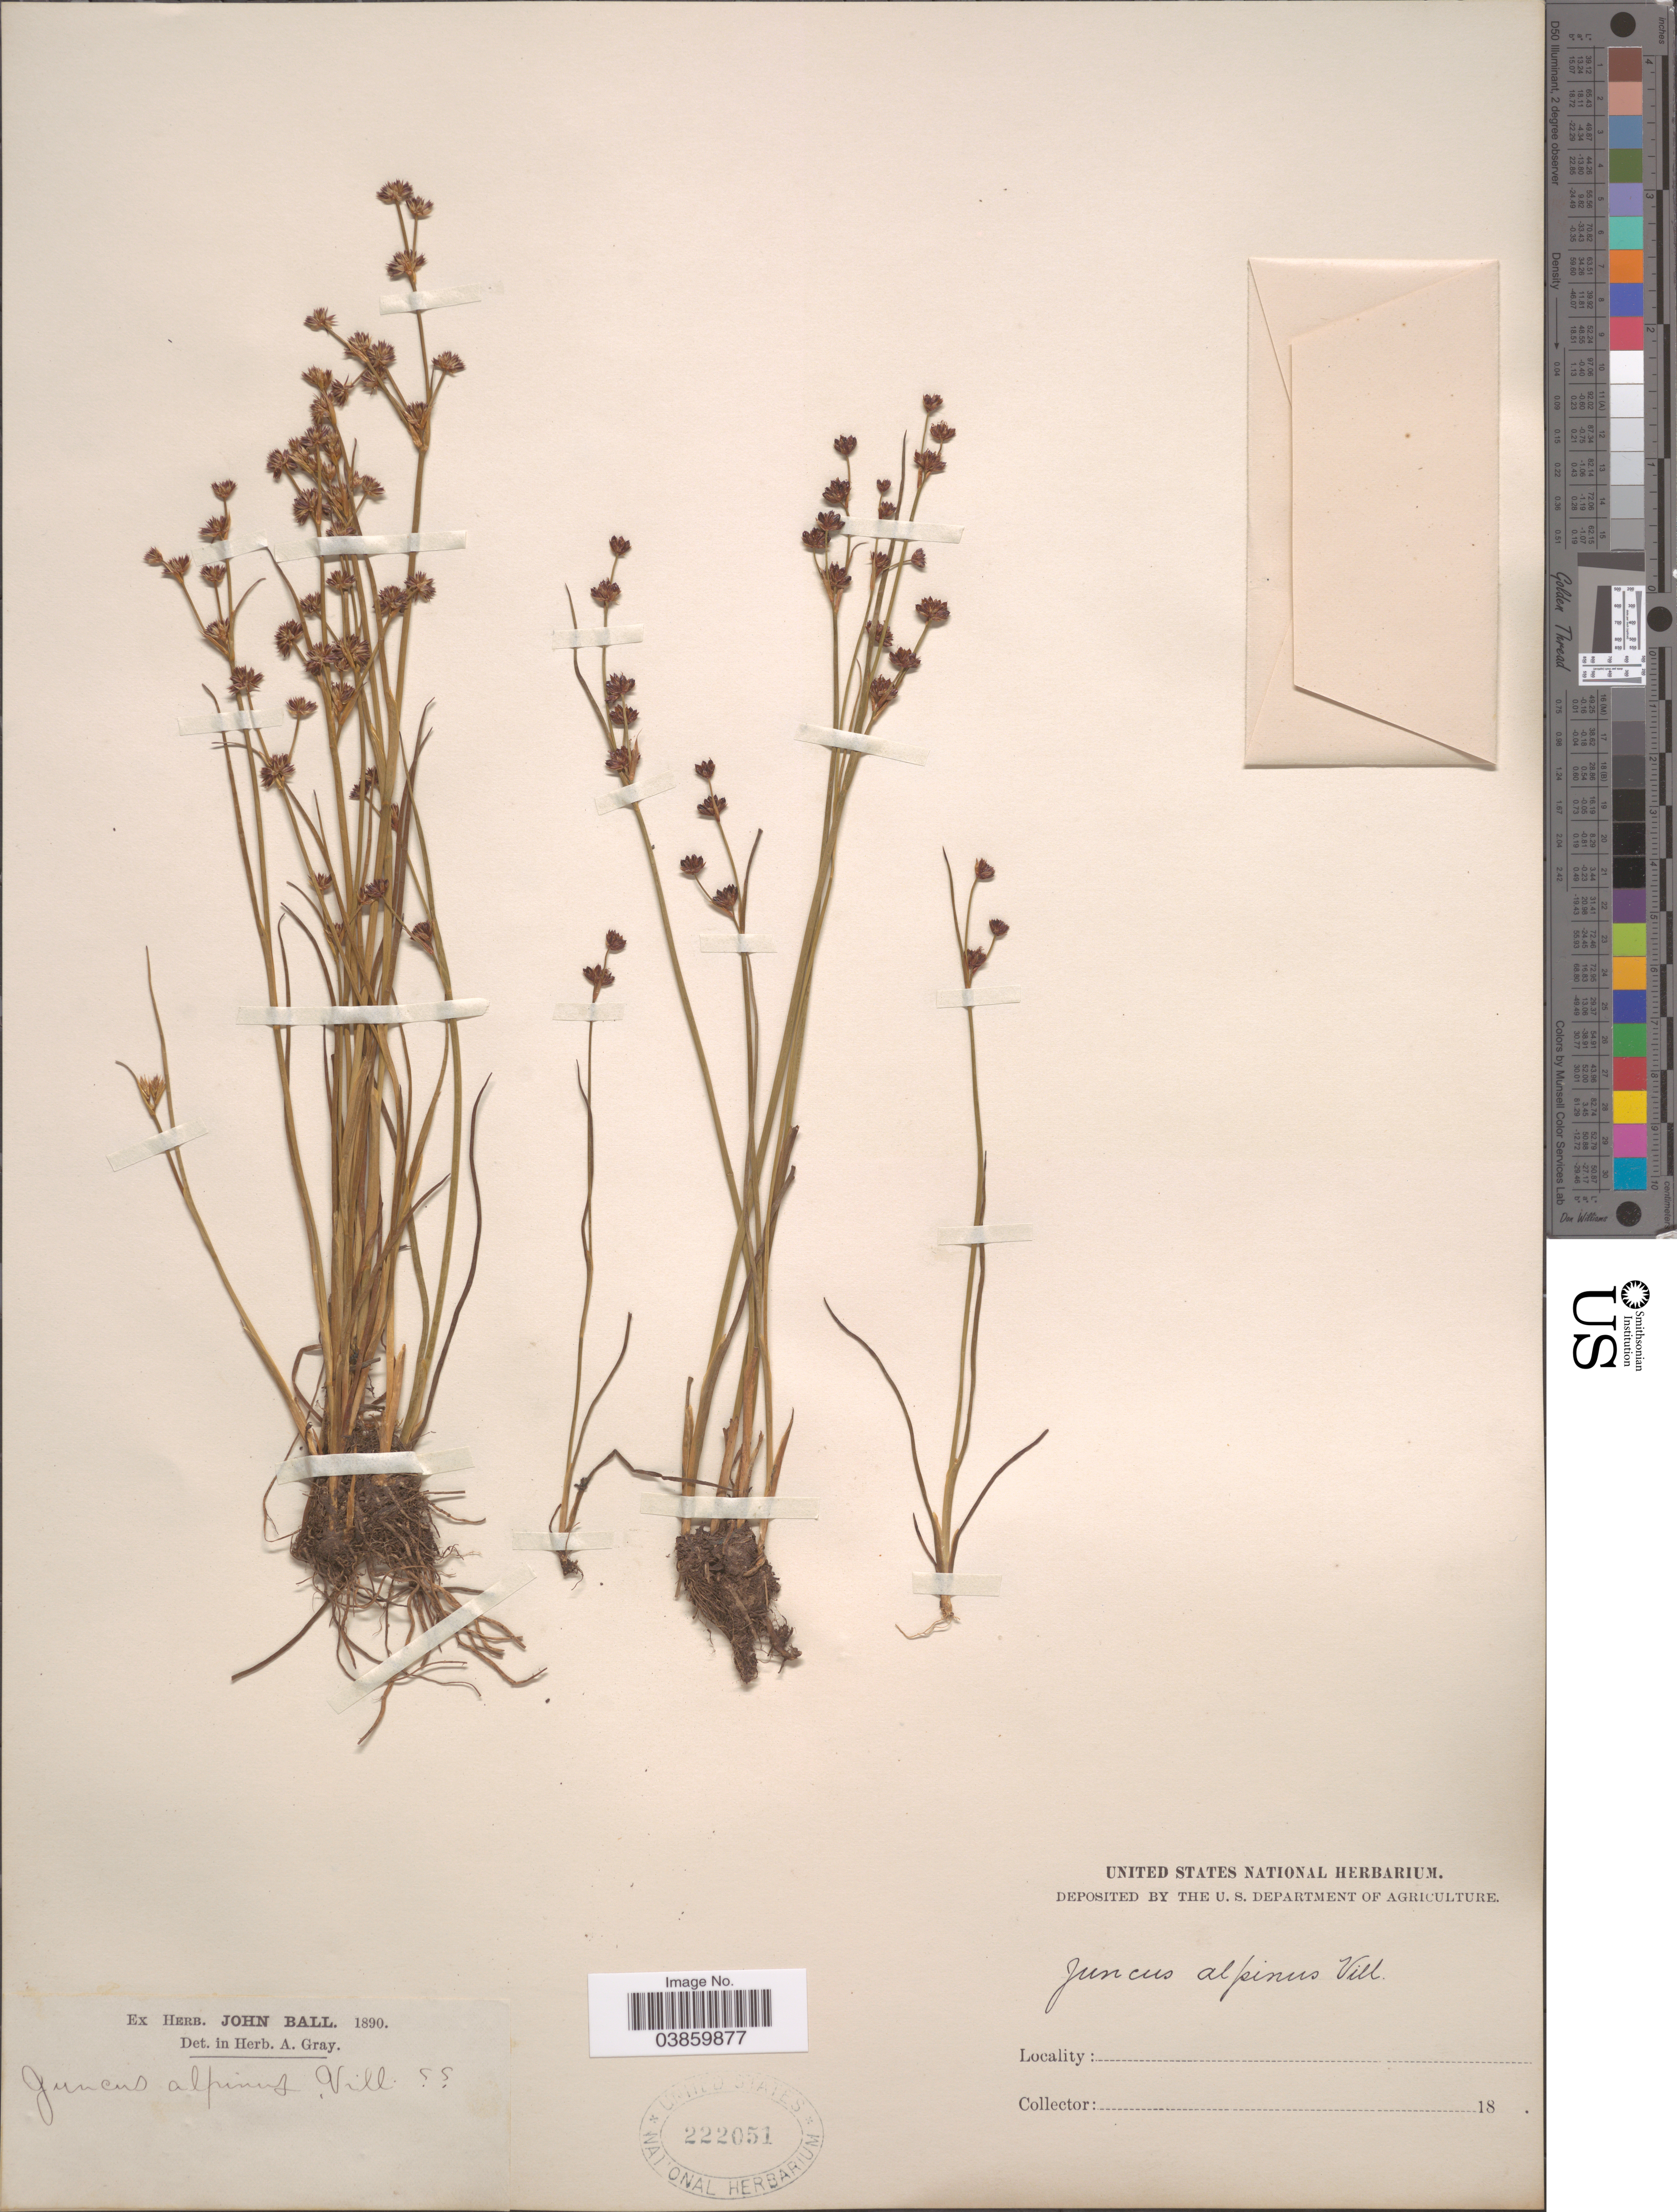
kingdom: Plantae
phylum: Tracheophyta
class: Liliopsida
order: Poales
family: Juncaceae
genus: Juncus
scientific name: Juncus alpinus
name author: Vill.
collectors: ex herb. John Ball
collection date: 1890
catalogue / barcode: US 222051